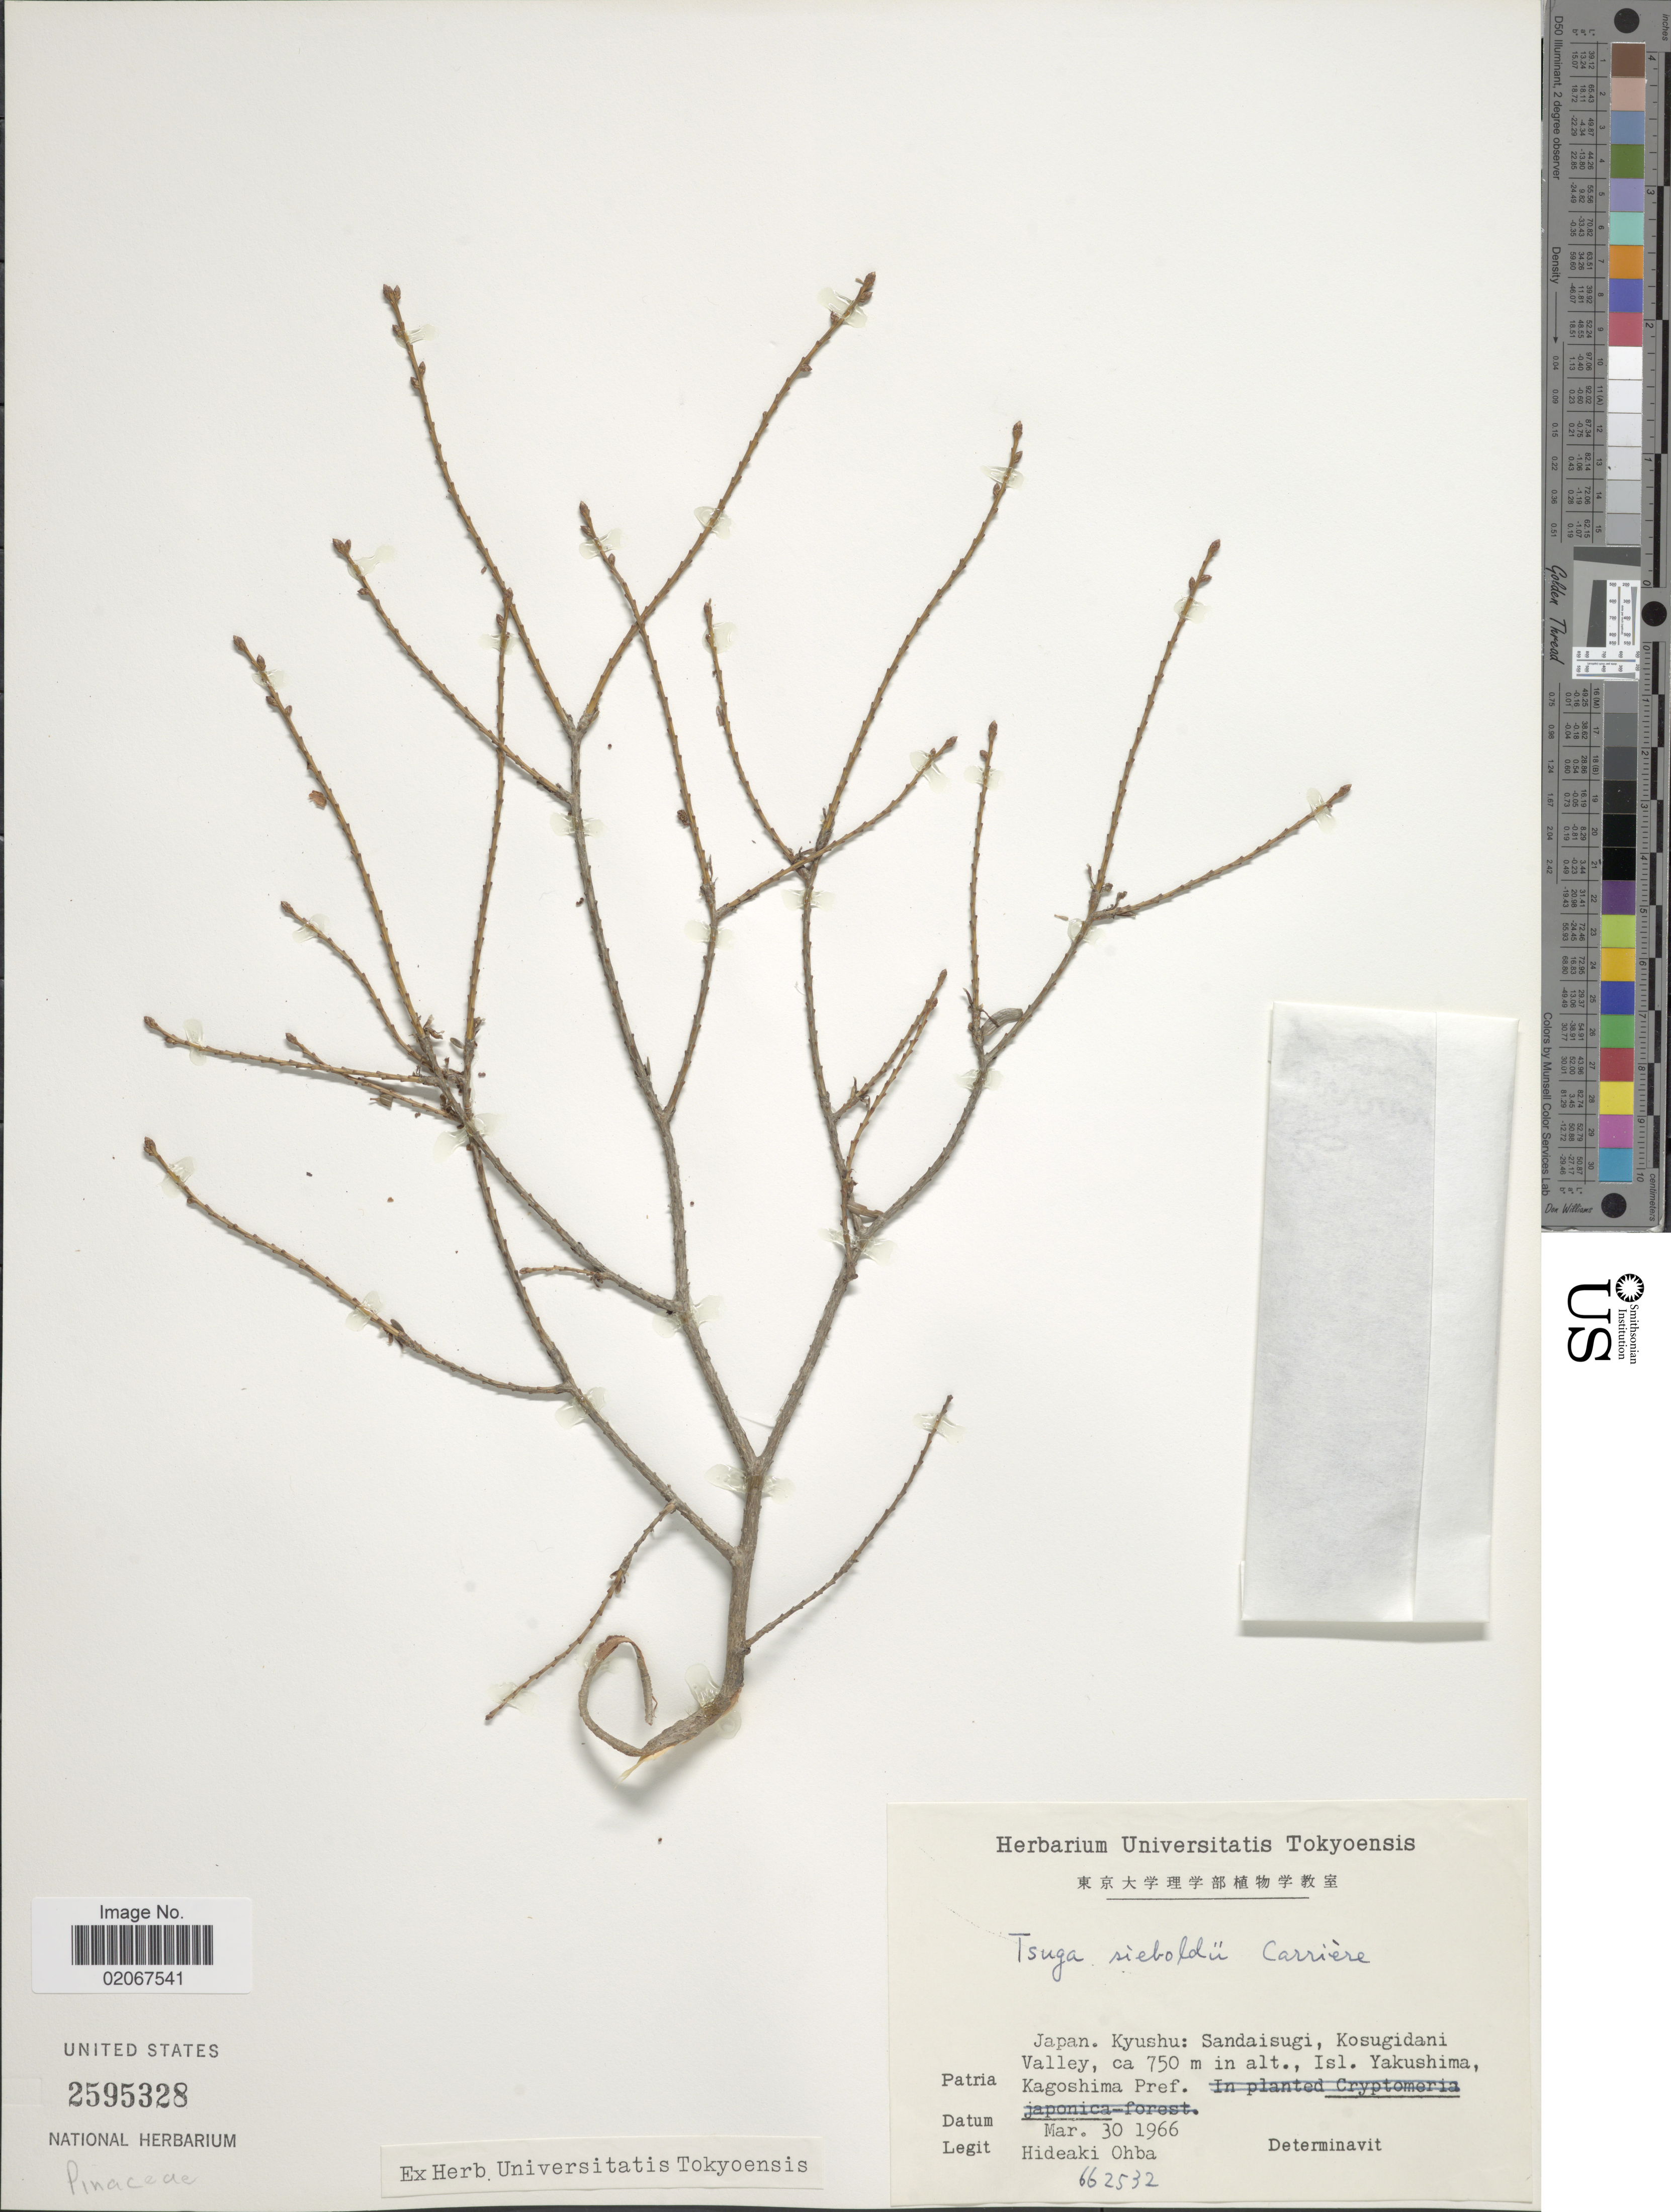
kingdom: Plantae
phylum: Tracheophyta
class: Pinopsida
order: Pinales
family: Pinaceae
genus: Tsuga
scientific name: Tsuga sieboldii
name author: Carrière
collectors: H. Ohba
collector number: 662532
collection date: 1966-03-30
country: Japan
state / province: Kagosima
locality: Japan. Kyushu: Sandaisugi, Kosugidani Valley. Isl. Yakushima, Kagoshima Pref.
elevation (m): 750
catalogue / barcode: US 2595328